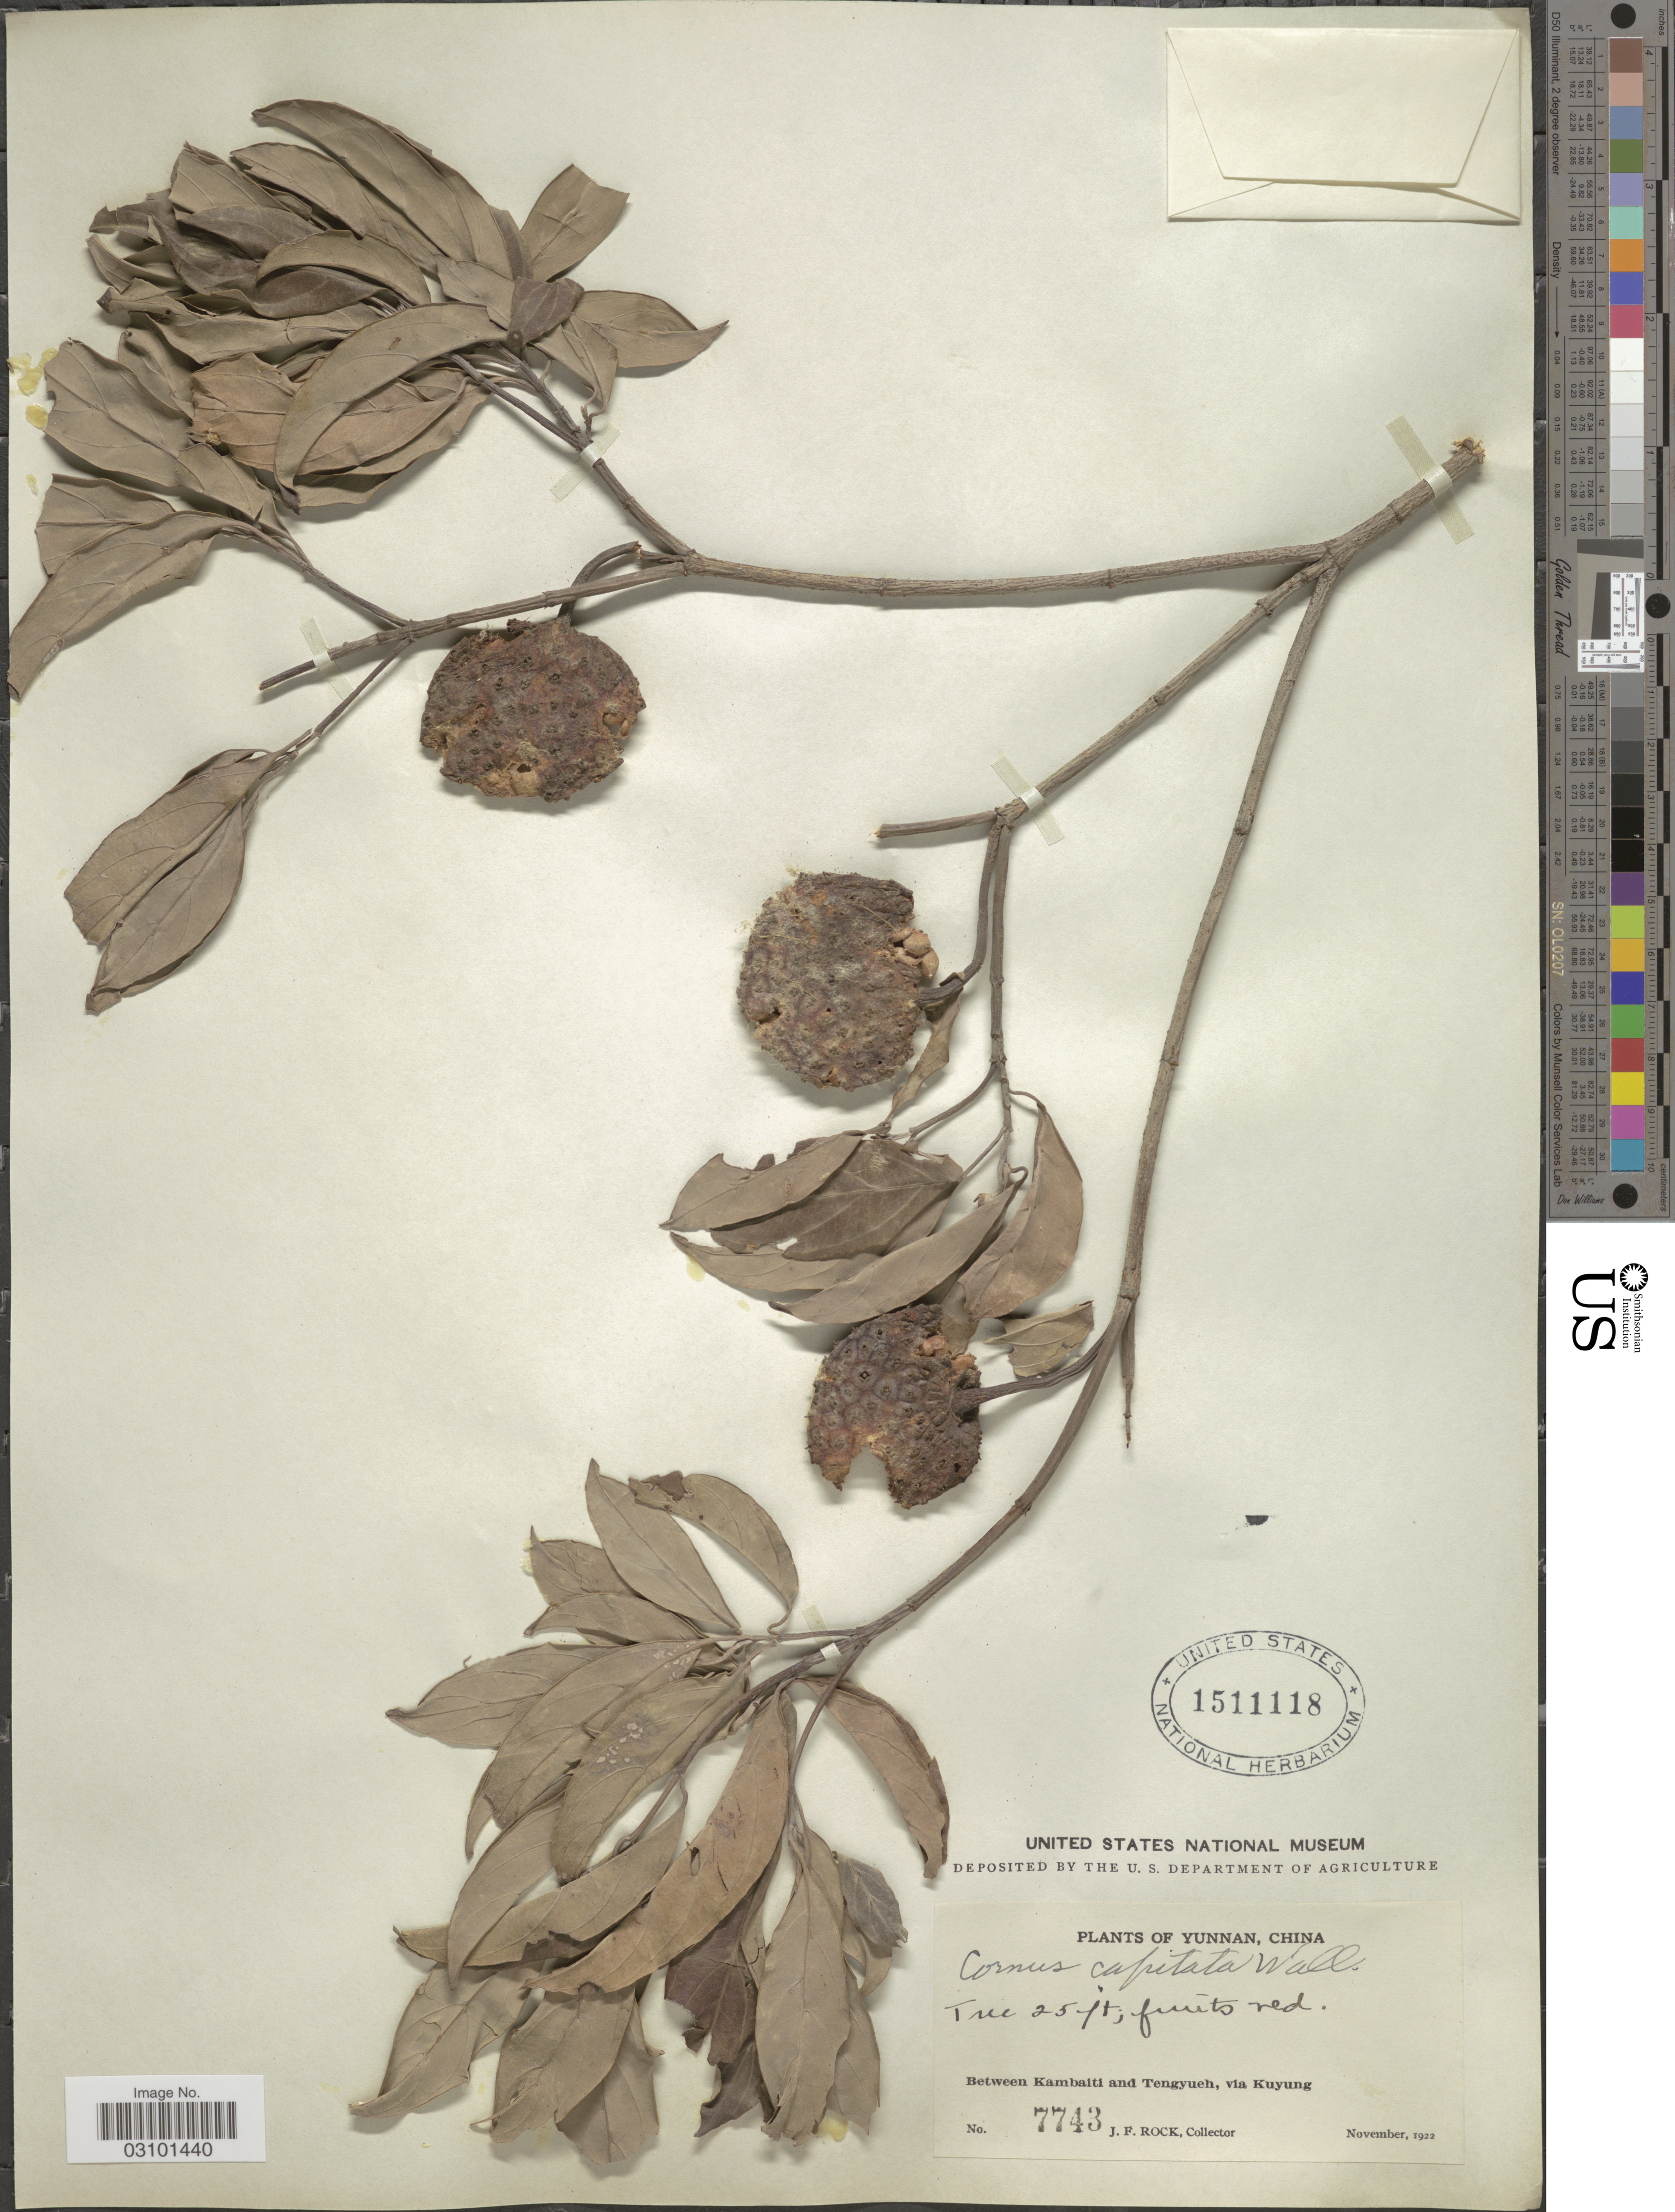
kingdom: Plantae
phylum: Tracheophyta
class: Magnoliopsida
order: Cornales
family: Cornaceae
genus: Cornus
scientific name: Cornus capitata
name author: Wall.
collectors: J. Rock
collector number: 7743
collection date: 1922-11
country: China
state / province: Yunnan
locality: Between Kambaiti and Tengyueh, via Kuyung.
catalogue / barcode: US 1511118